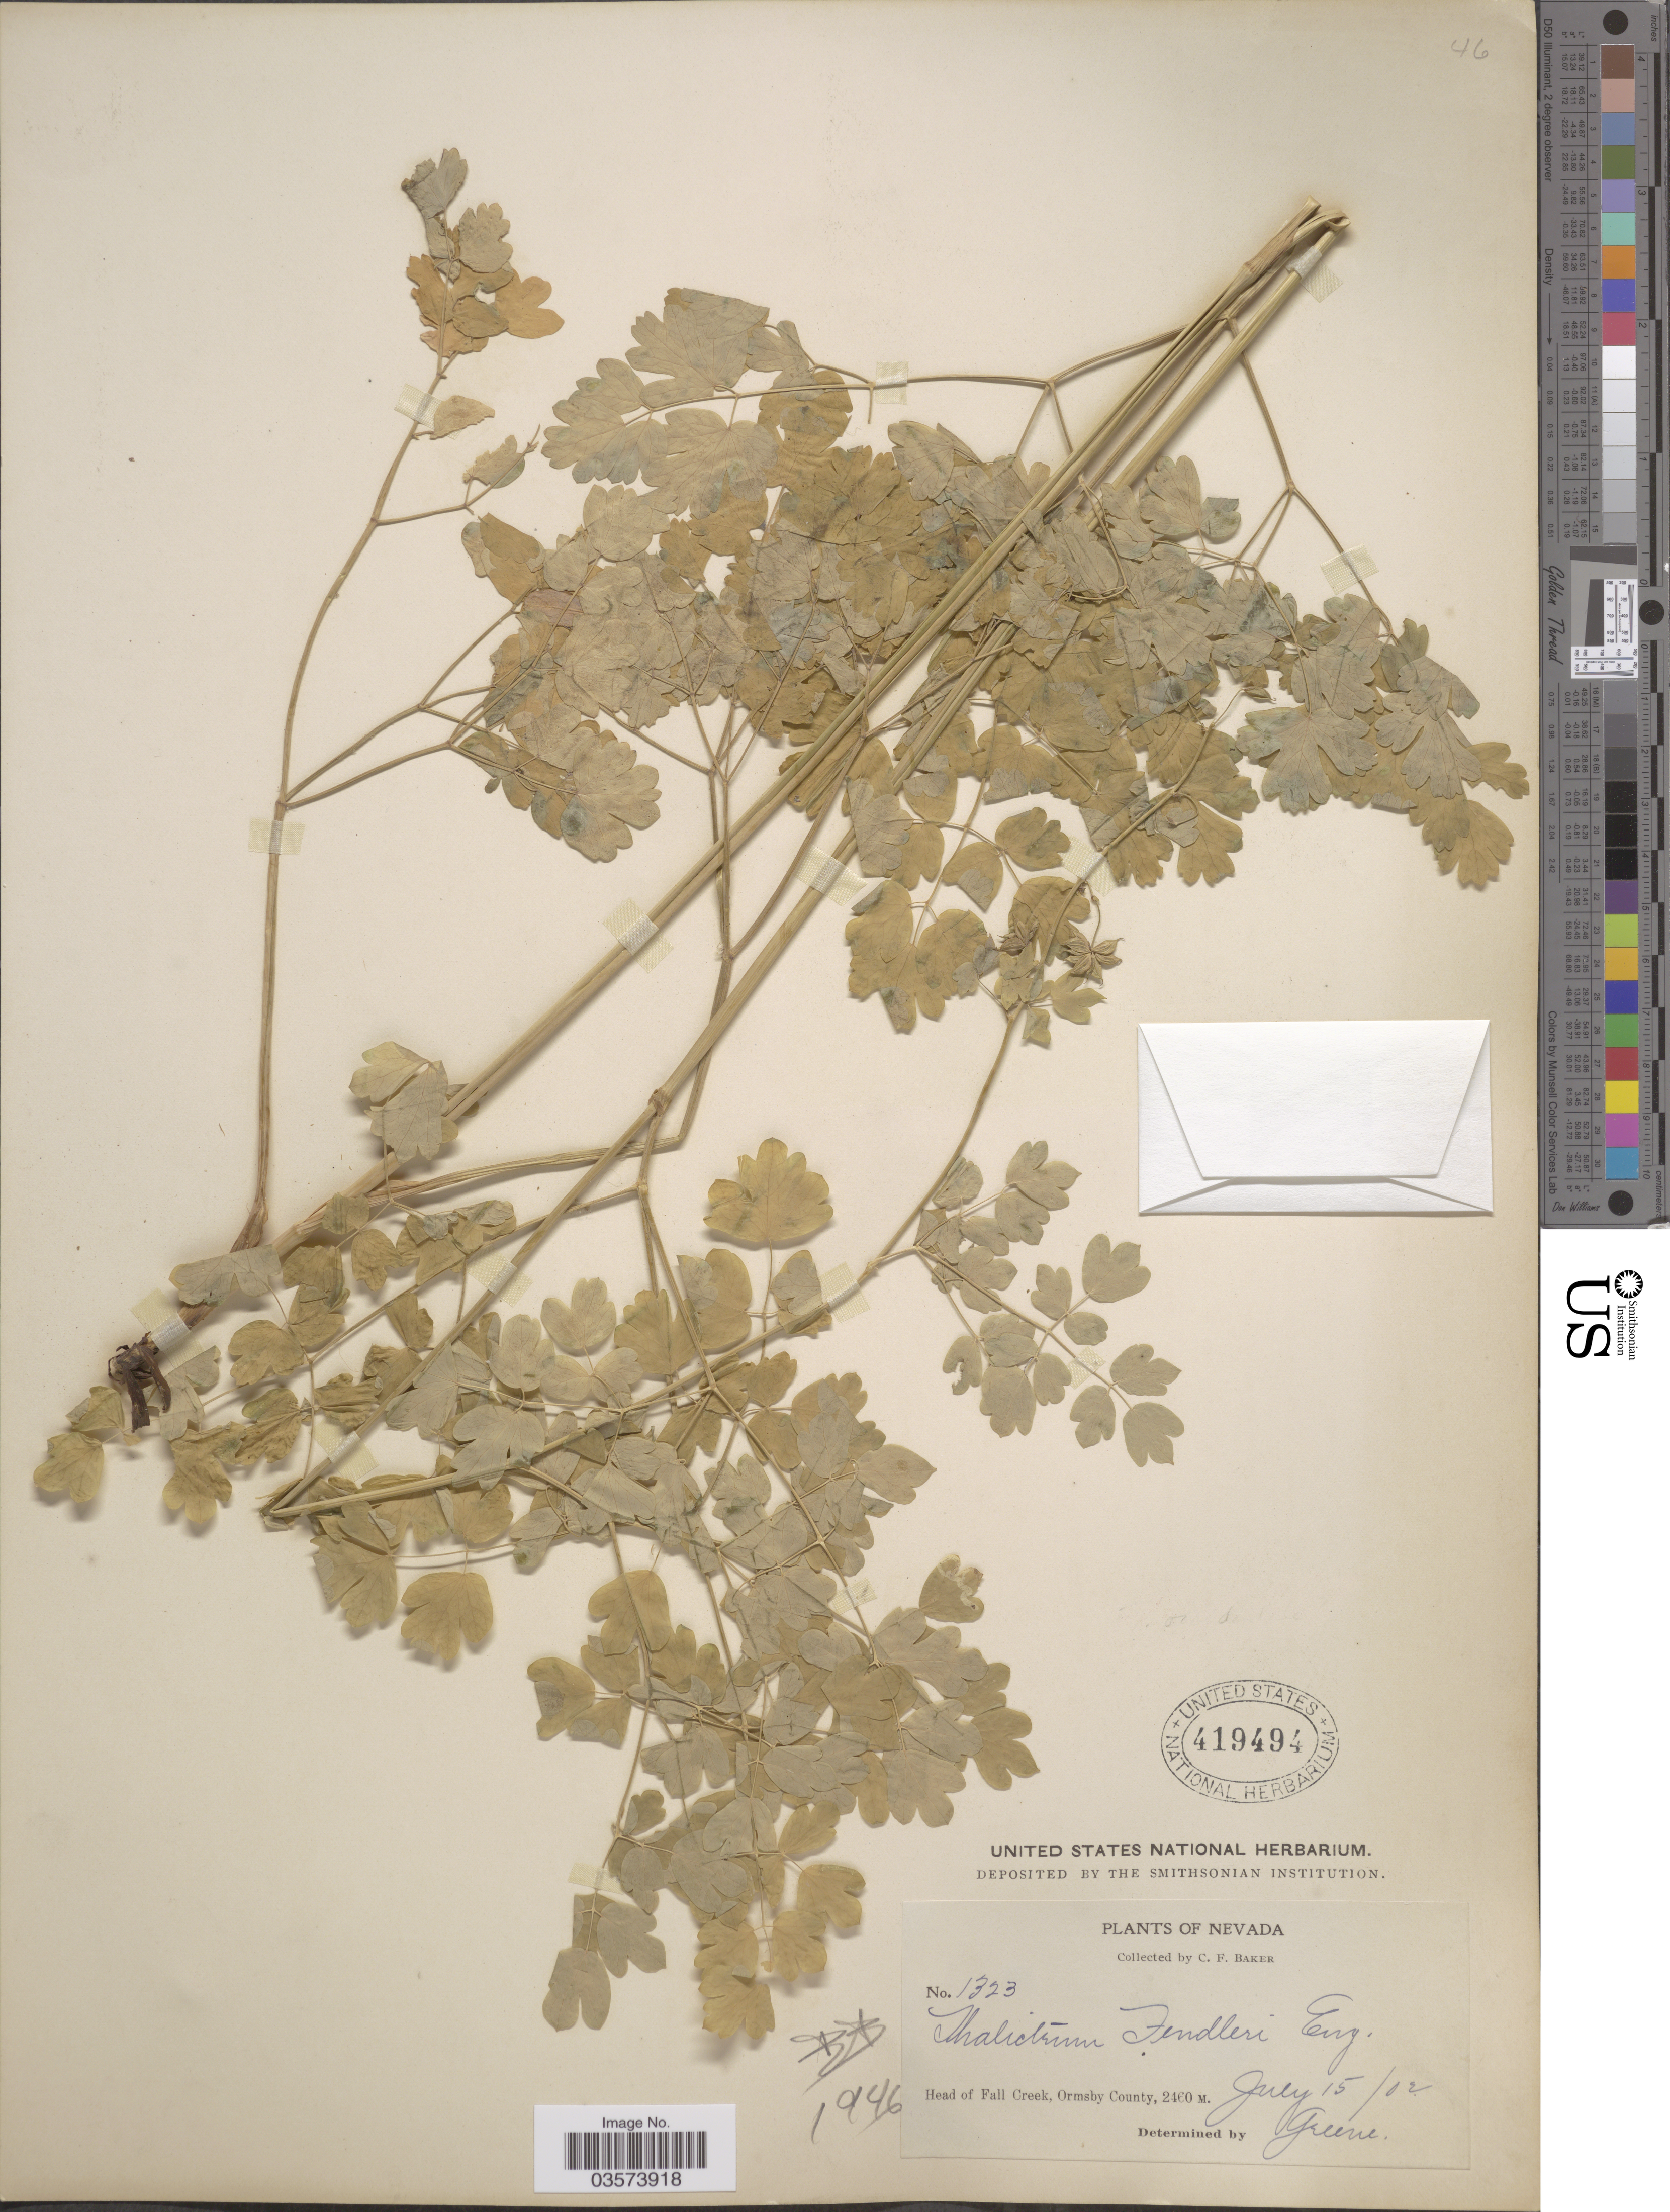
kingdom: Plantae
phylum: Tracheophyta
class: Magnoliopsida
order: Ranunculales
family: Ranunculaceae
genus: Thalictrum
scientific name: Thalictrum fendleri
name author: Engelm. ex A. Gray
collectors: C. F. Baker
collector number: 1323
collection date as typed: Transcribed d/m/y: 15/7/2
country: United States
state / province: Nevada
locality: Head of Fall Creek, Ormsby County.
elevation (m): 2460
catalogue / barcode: US 419494